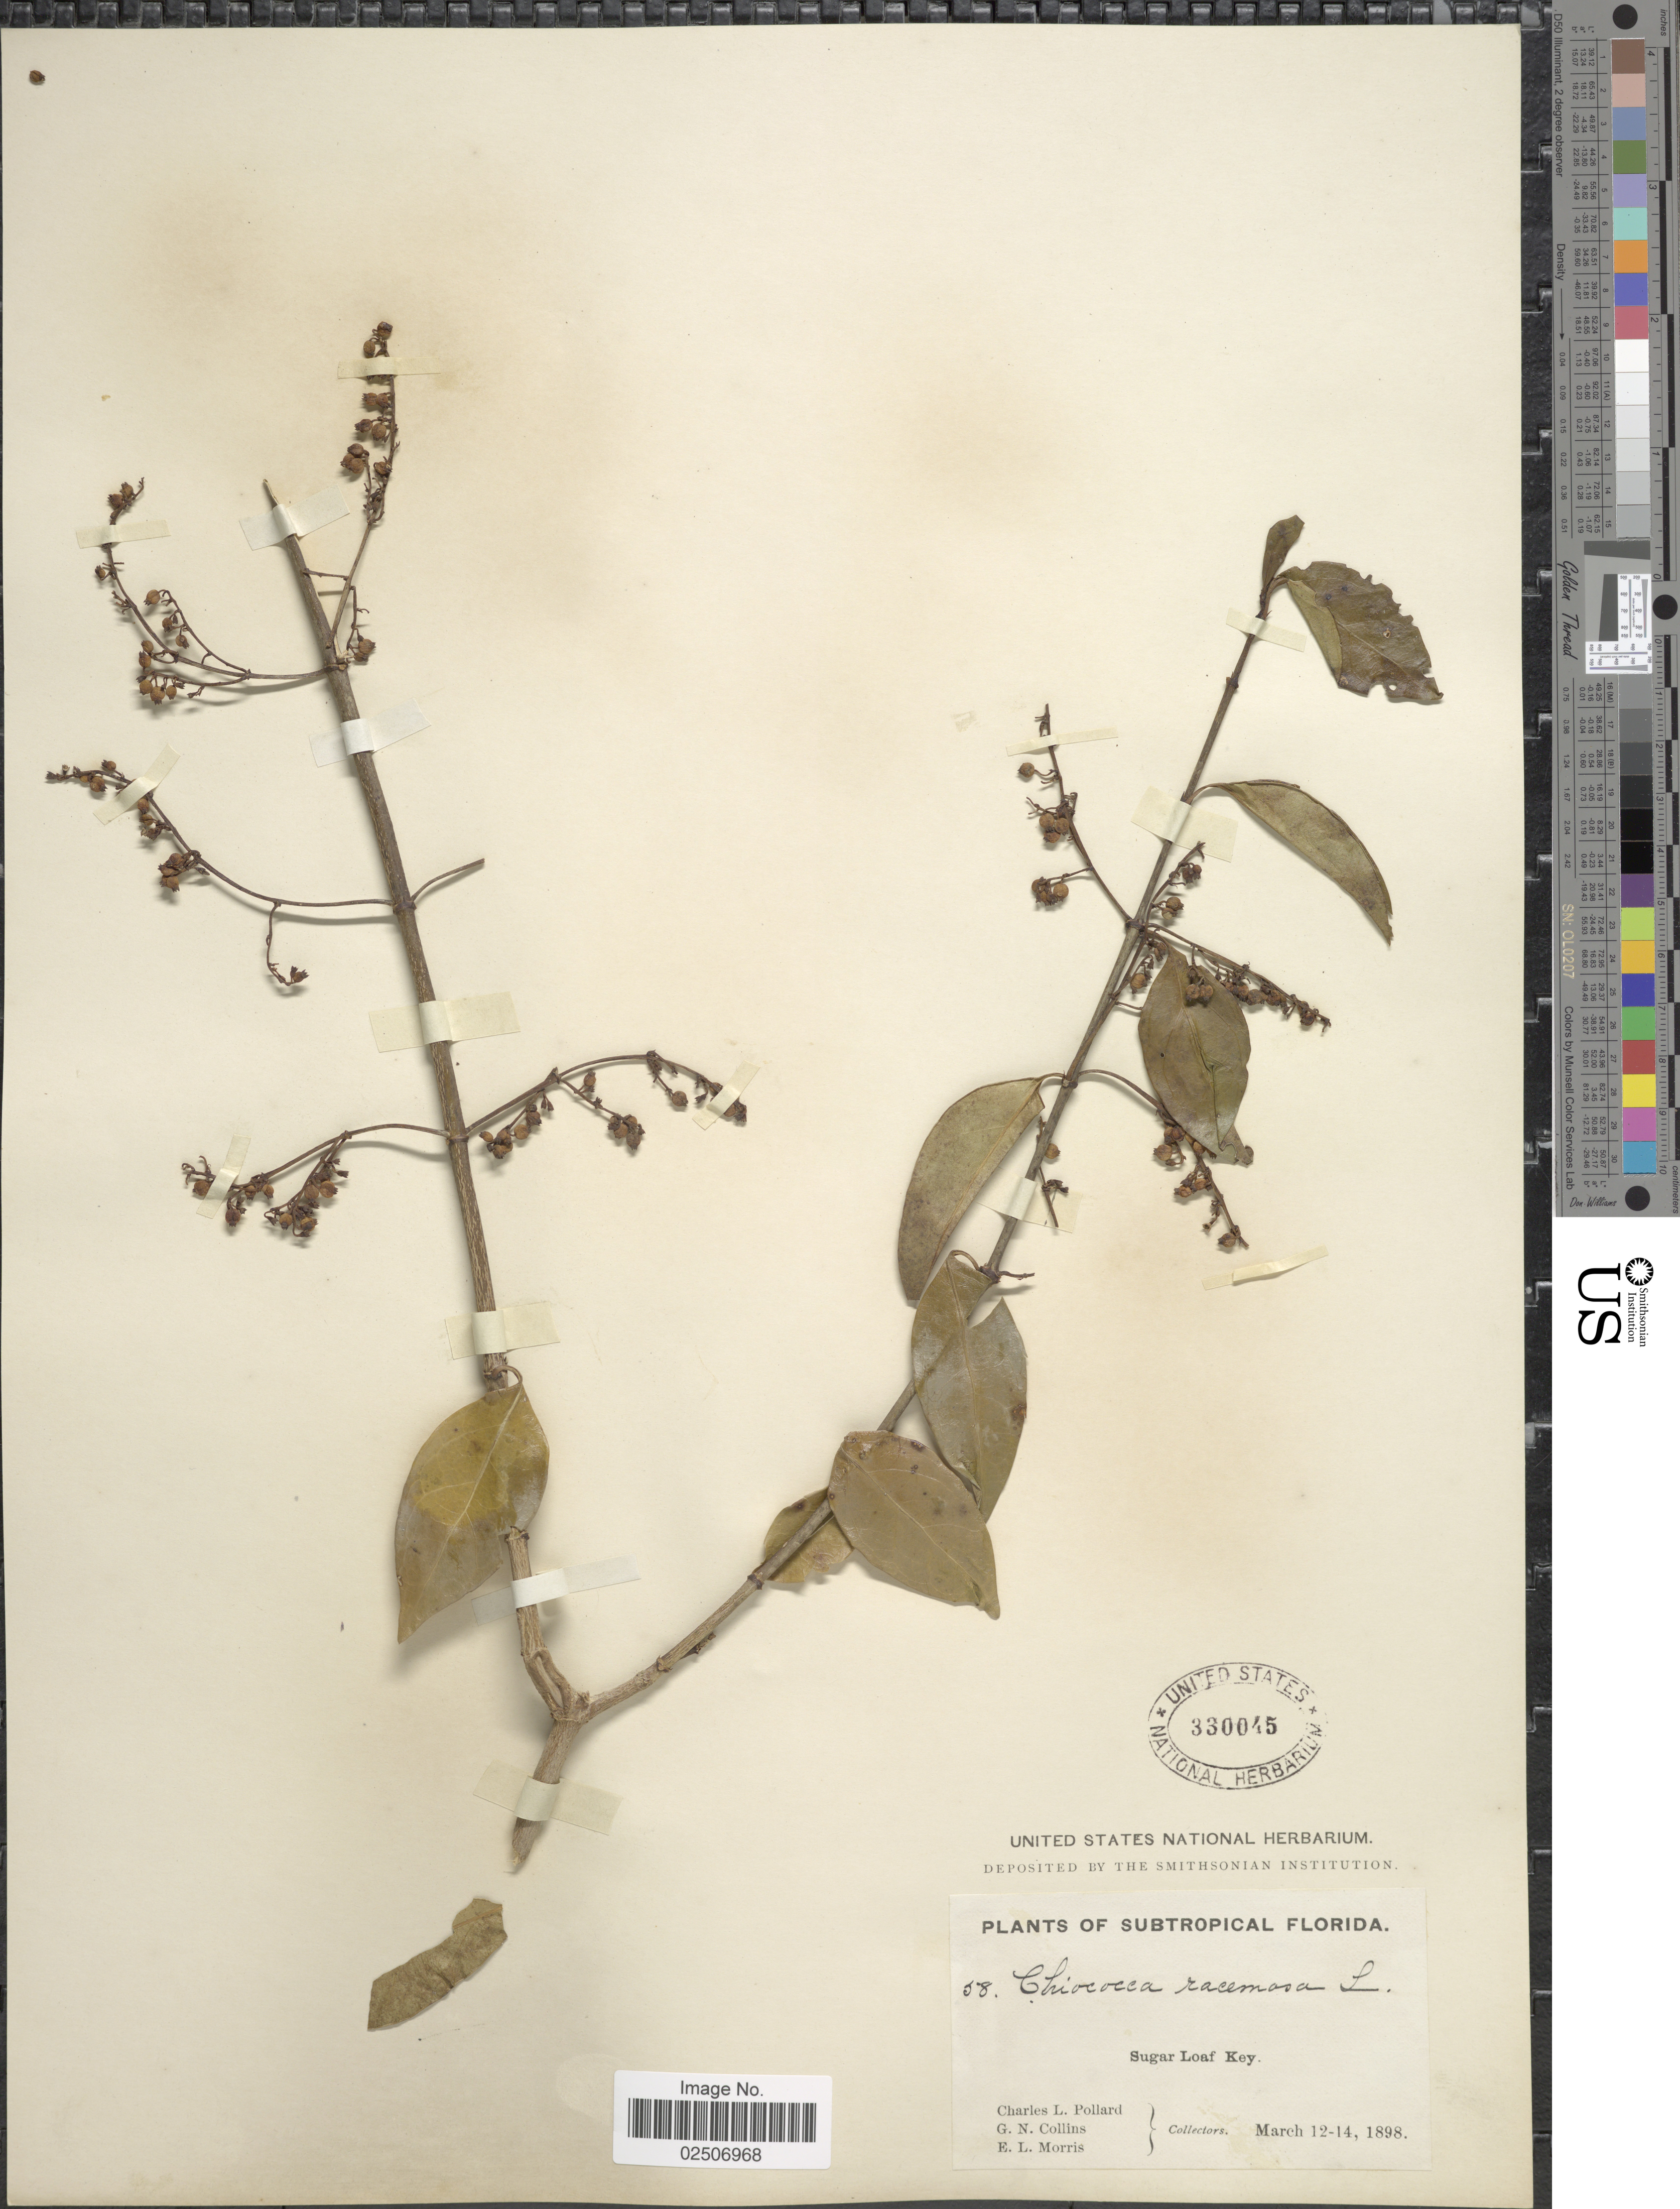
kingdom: Plantae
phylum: Tracheophyta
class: Magnoliopsida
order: Gentianales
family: Rubiaceae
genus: Chiococca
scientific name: Chiococca alba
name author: (L.) Hitchc.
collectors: C. L. Pollard, G. Collins & E. Morris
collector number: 58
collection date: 1898-03-12/1898-03-14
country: United States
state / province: Florida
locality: Subtropical Florida, Sugar Loaf Key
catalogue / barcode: US 330045